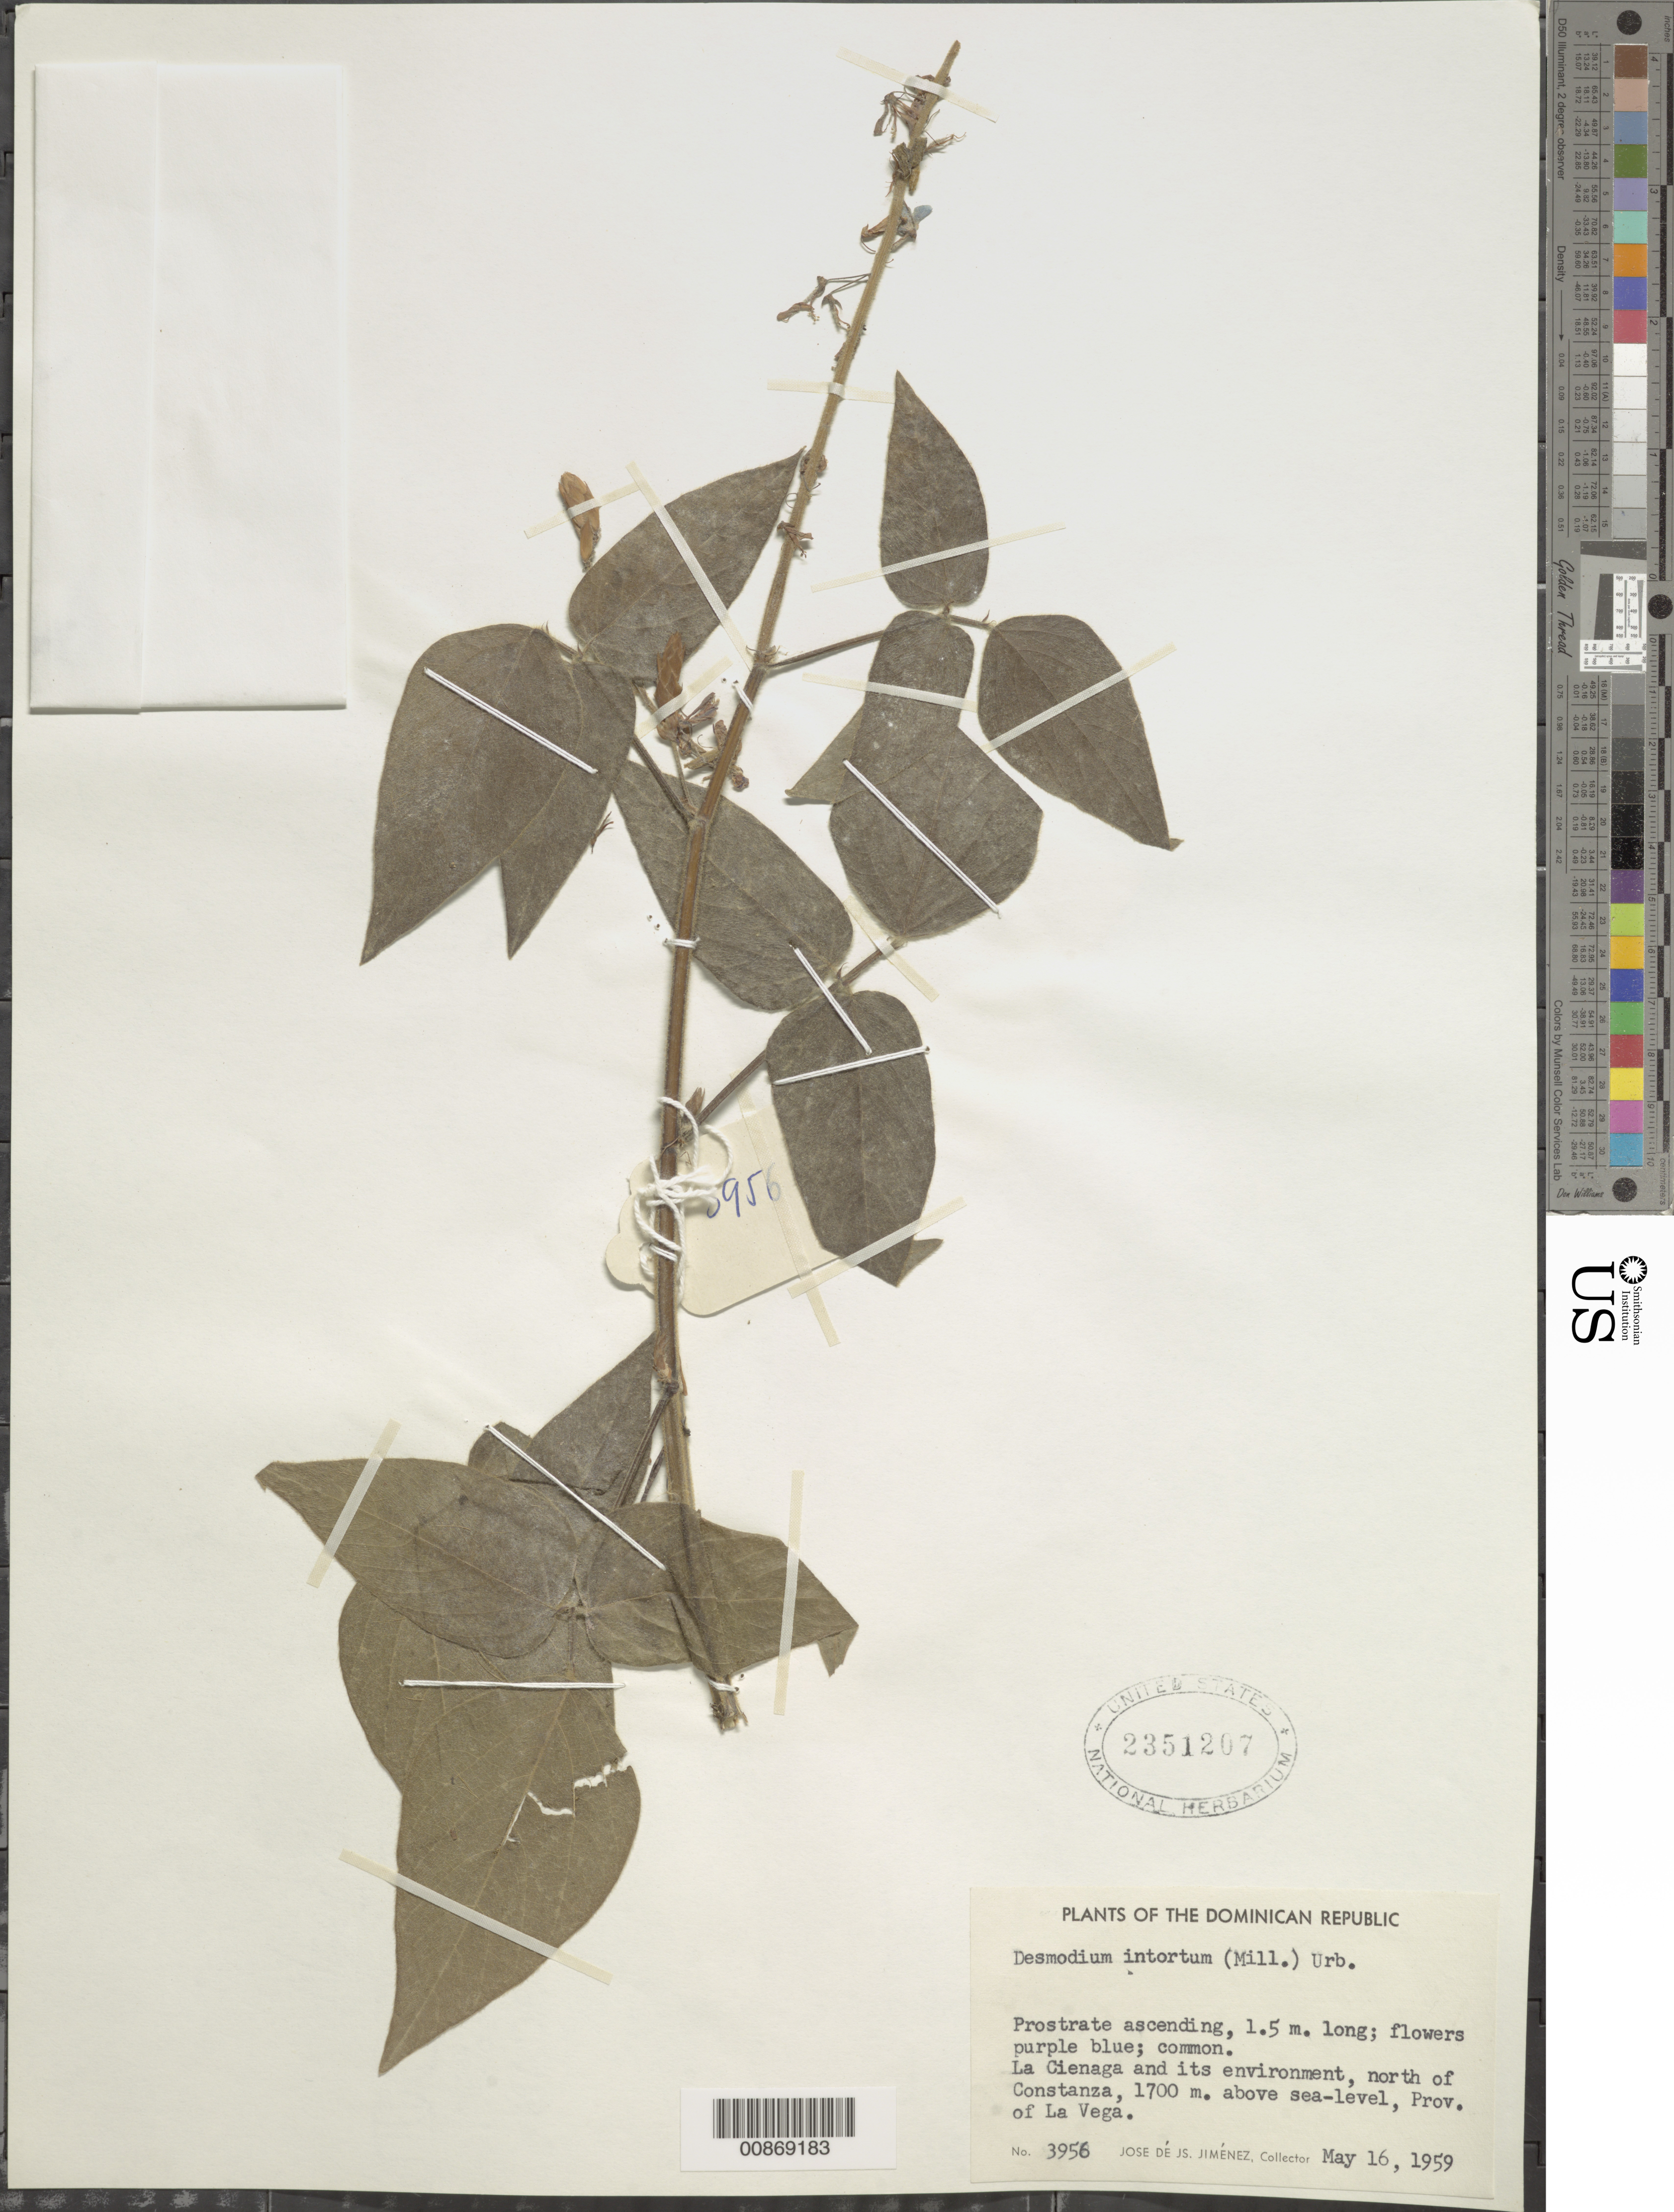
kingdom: Plantae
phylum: Tracheophyta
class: Magnoliopsida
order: Fabales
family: Fabaceae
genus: Desmodium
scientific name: Desmodium intortum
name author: (Mill.) Urb.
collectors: J. J. Jiménez Almonte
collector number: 3956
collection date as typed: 16 May 1959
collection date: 1959-05-16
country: Dominican Republic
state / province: La Vega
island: Hispaniola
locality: La Cienaga and its enviroment, north of Constanza.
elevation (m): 1700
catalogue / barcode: US 2351207